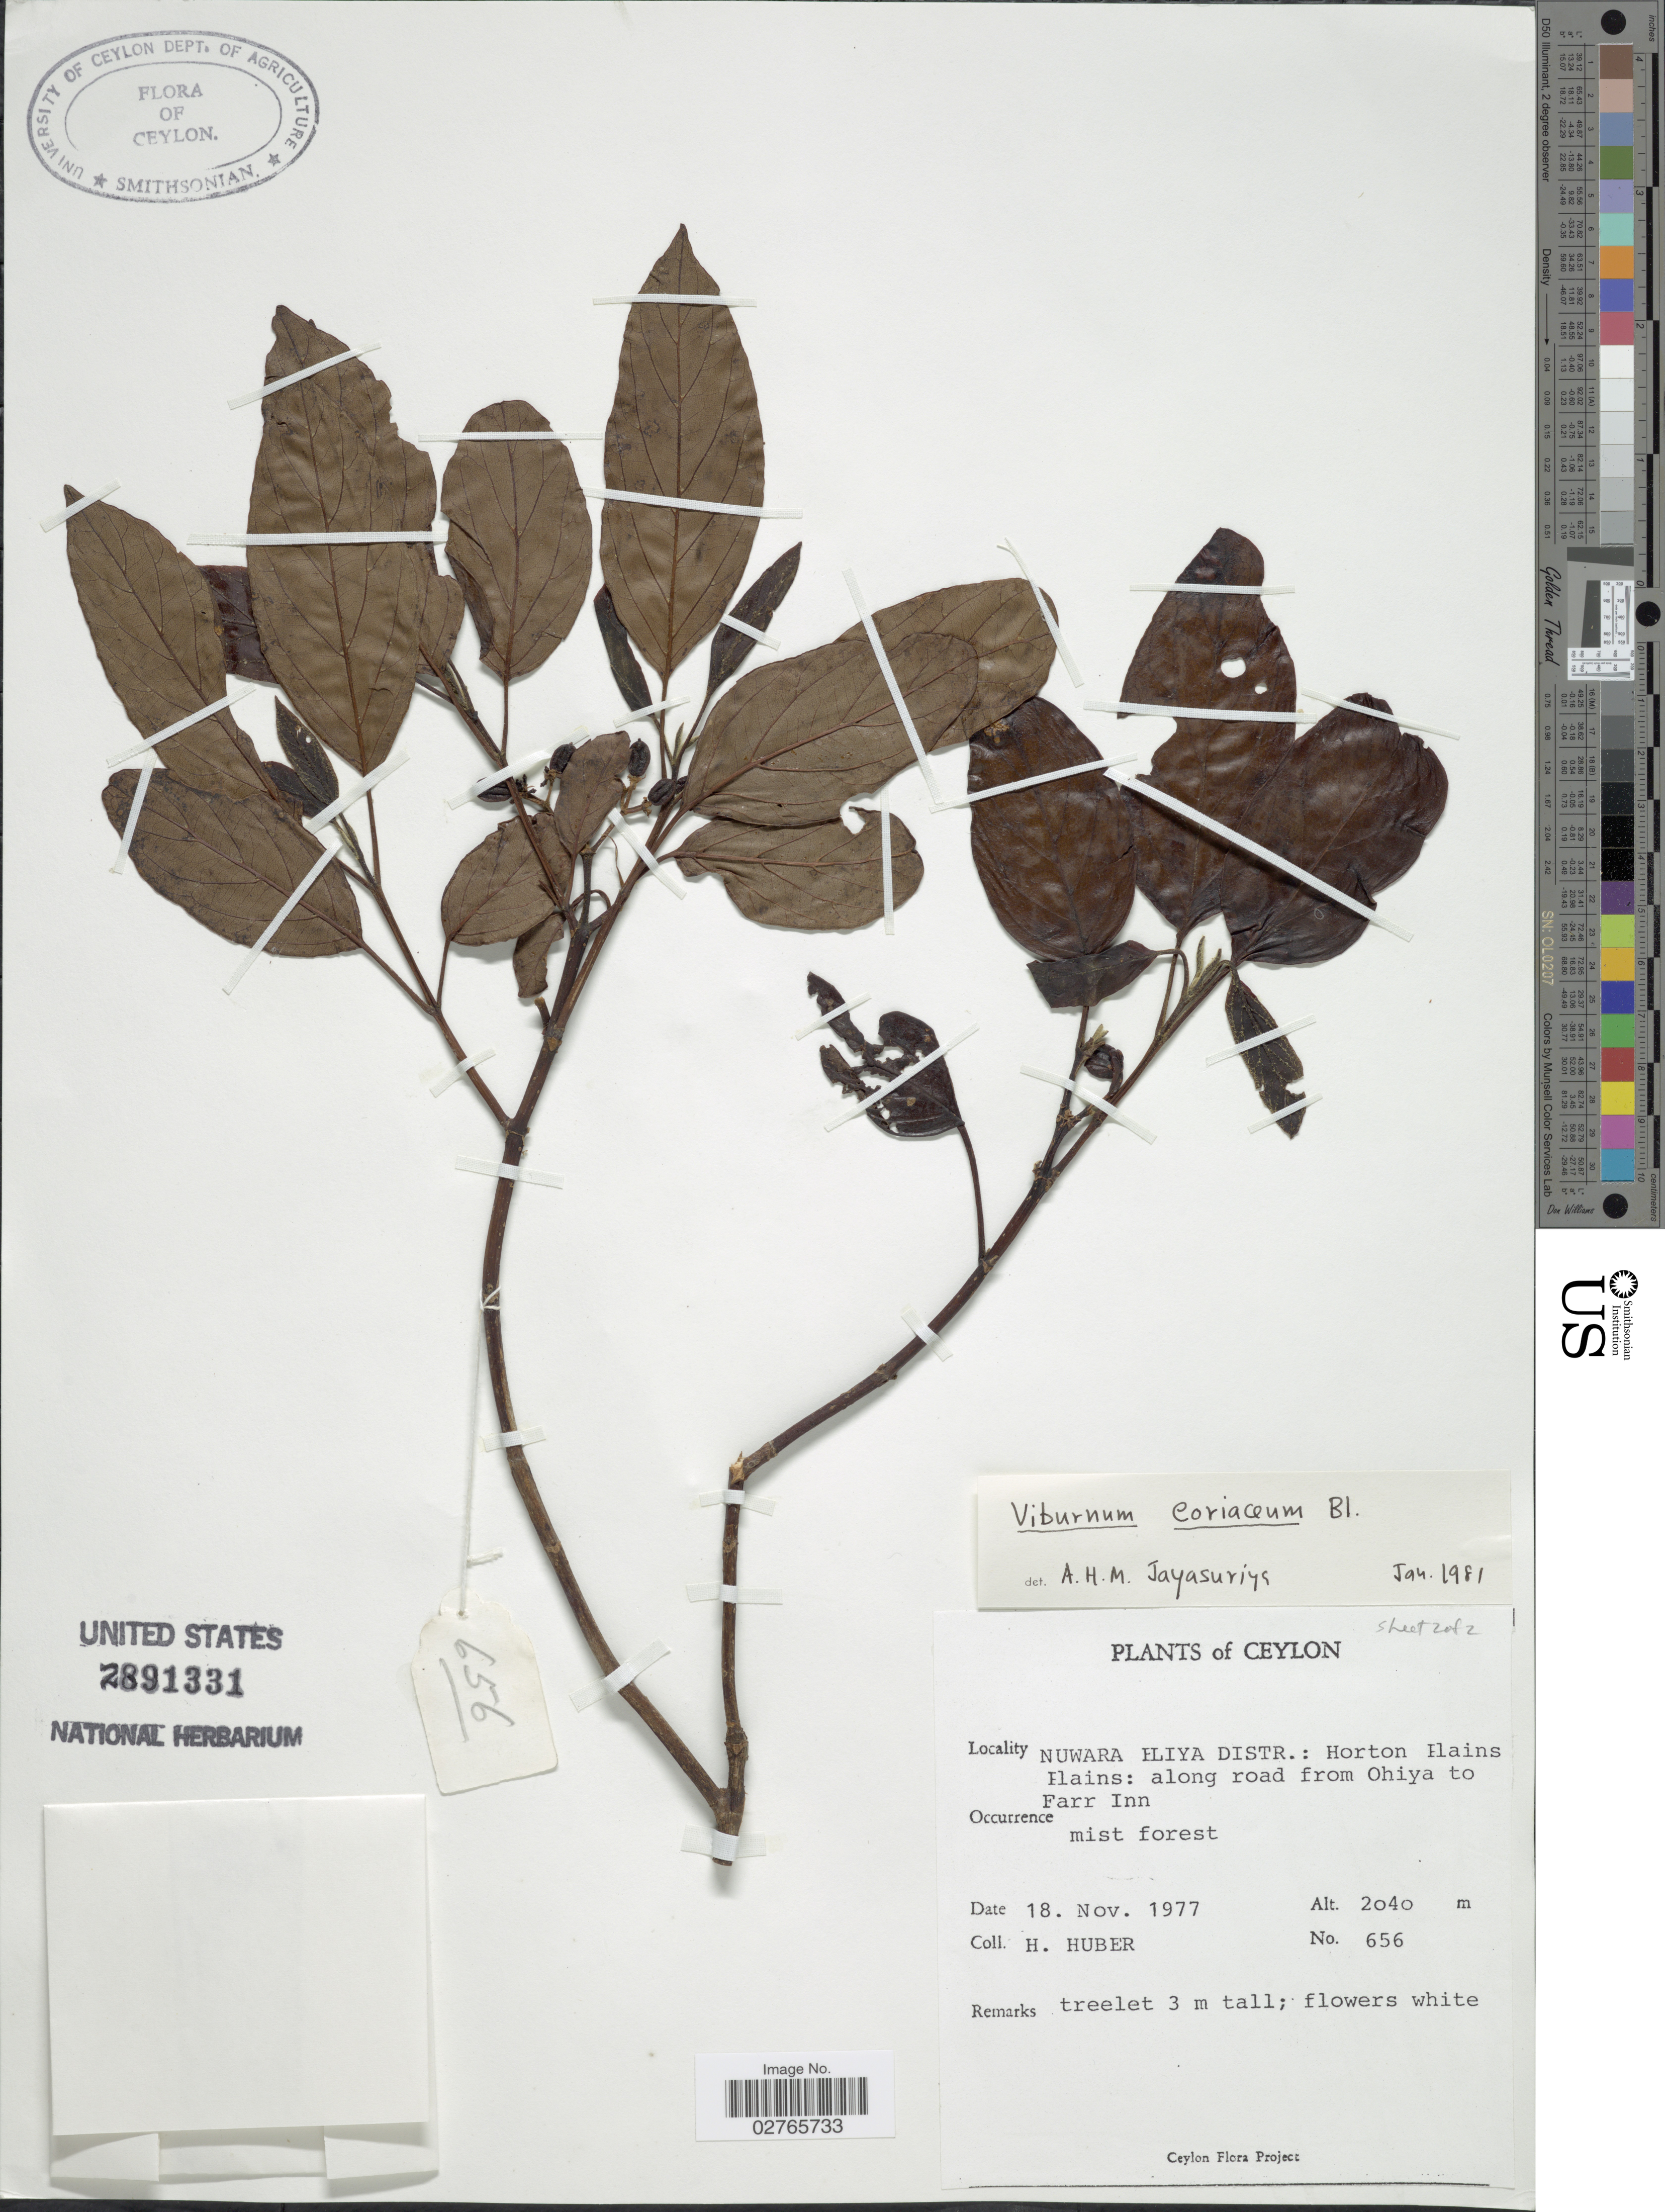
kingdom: Plantae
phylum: Tracheophyta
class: Magnoliopsida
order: Dipsacales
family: Viburnaceae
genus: Viburnum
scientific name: Viburnum cylindricum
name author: Buch.-Ham.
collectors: H. Huber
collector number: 656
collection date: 1977-11-18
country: Sri Lanka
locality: Ceylon. Nuwara Eliya Distr.: Horton Plains: along road from Ohiya to Farr Inn.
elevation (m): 2040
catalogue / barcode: US 2891331